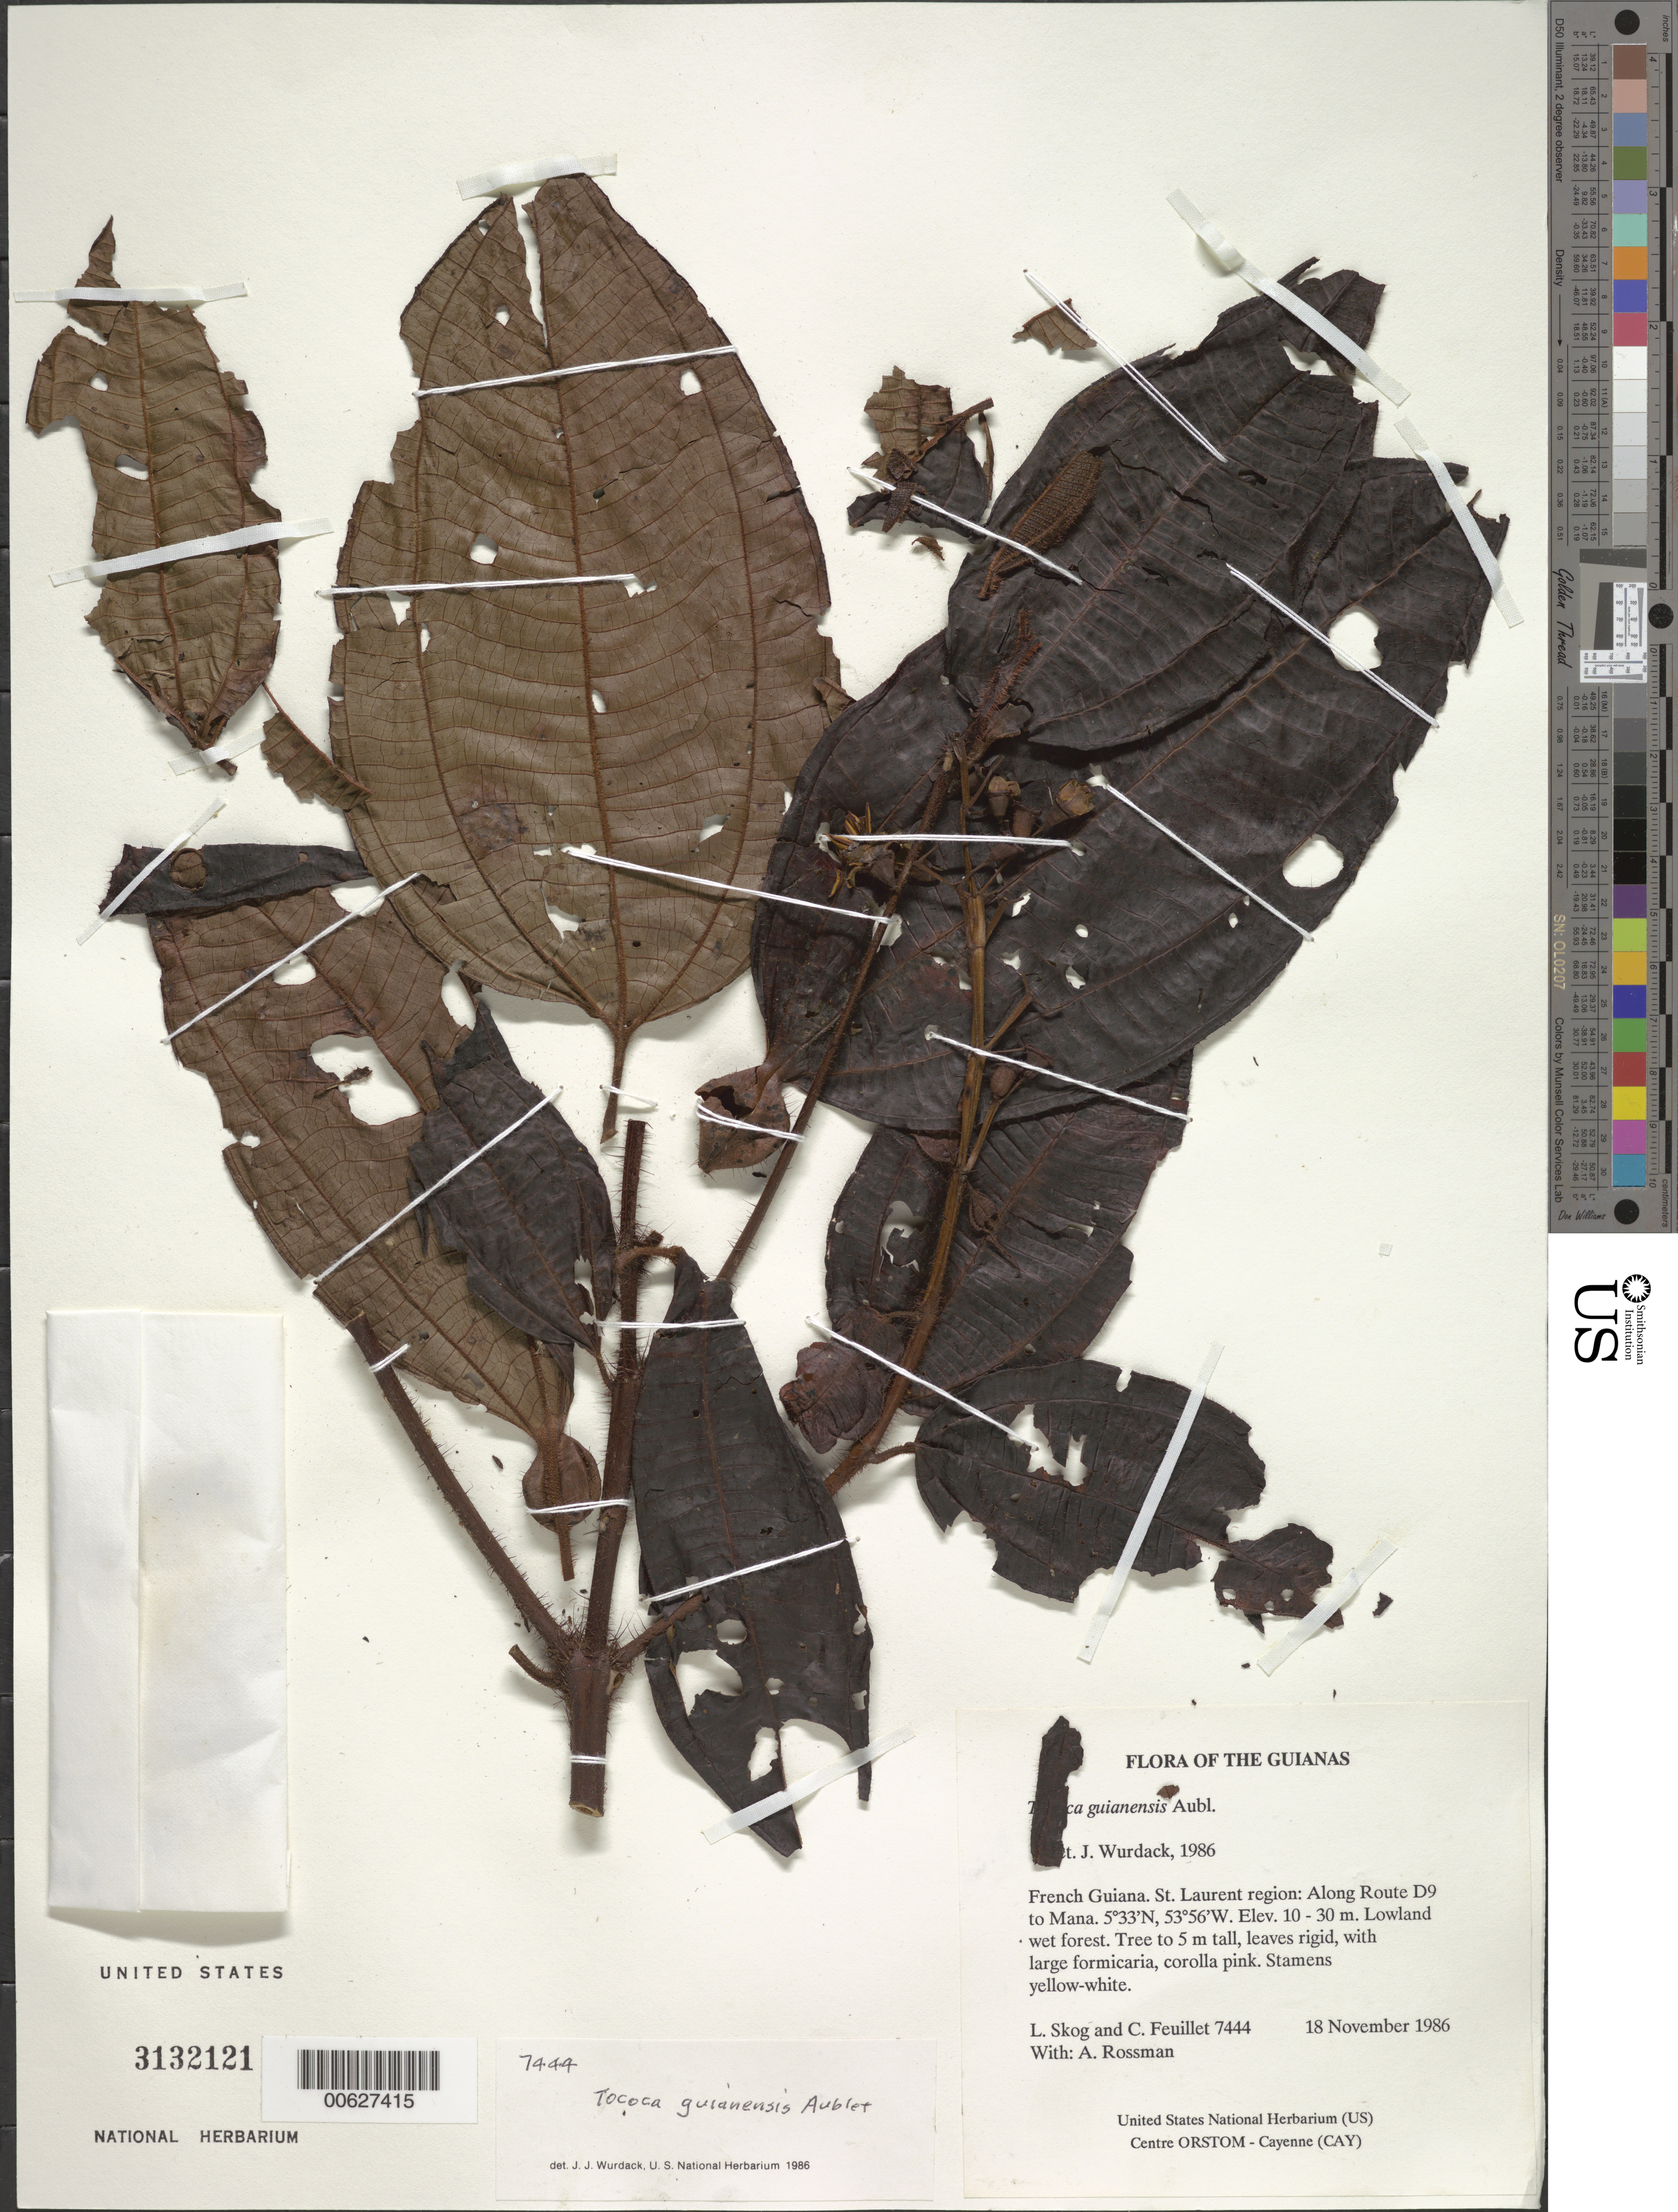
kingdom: Plantae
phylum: Tracheophyta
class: Magnoliopsida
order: Myrtales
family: Melastomataceae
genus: Tococa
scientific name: Tococa guianensis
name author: Aubl.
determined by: Wurdack, John J., (US), US (UNITED STATES)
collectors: L. E. Skog, C. Feuillet & A. Rossman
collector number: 7444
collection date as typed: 18 November 1986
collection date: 1986-11-18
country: French Guiana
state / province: Saint-Laurent-du-Maroni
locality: Along Route D9 to Mana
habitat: Lowland wet forest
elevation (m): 10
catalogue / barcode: US 3132121